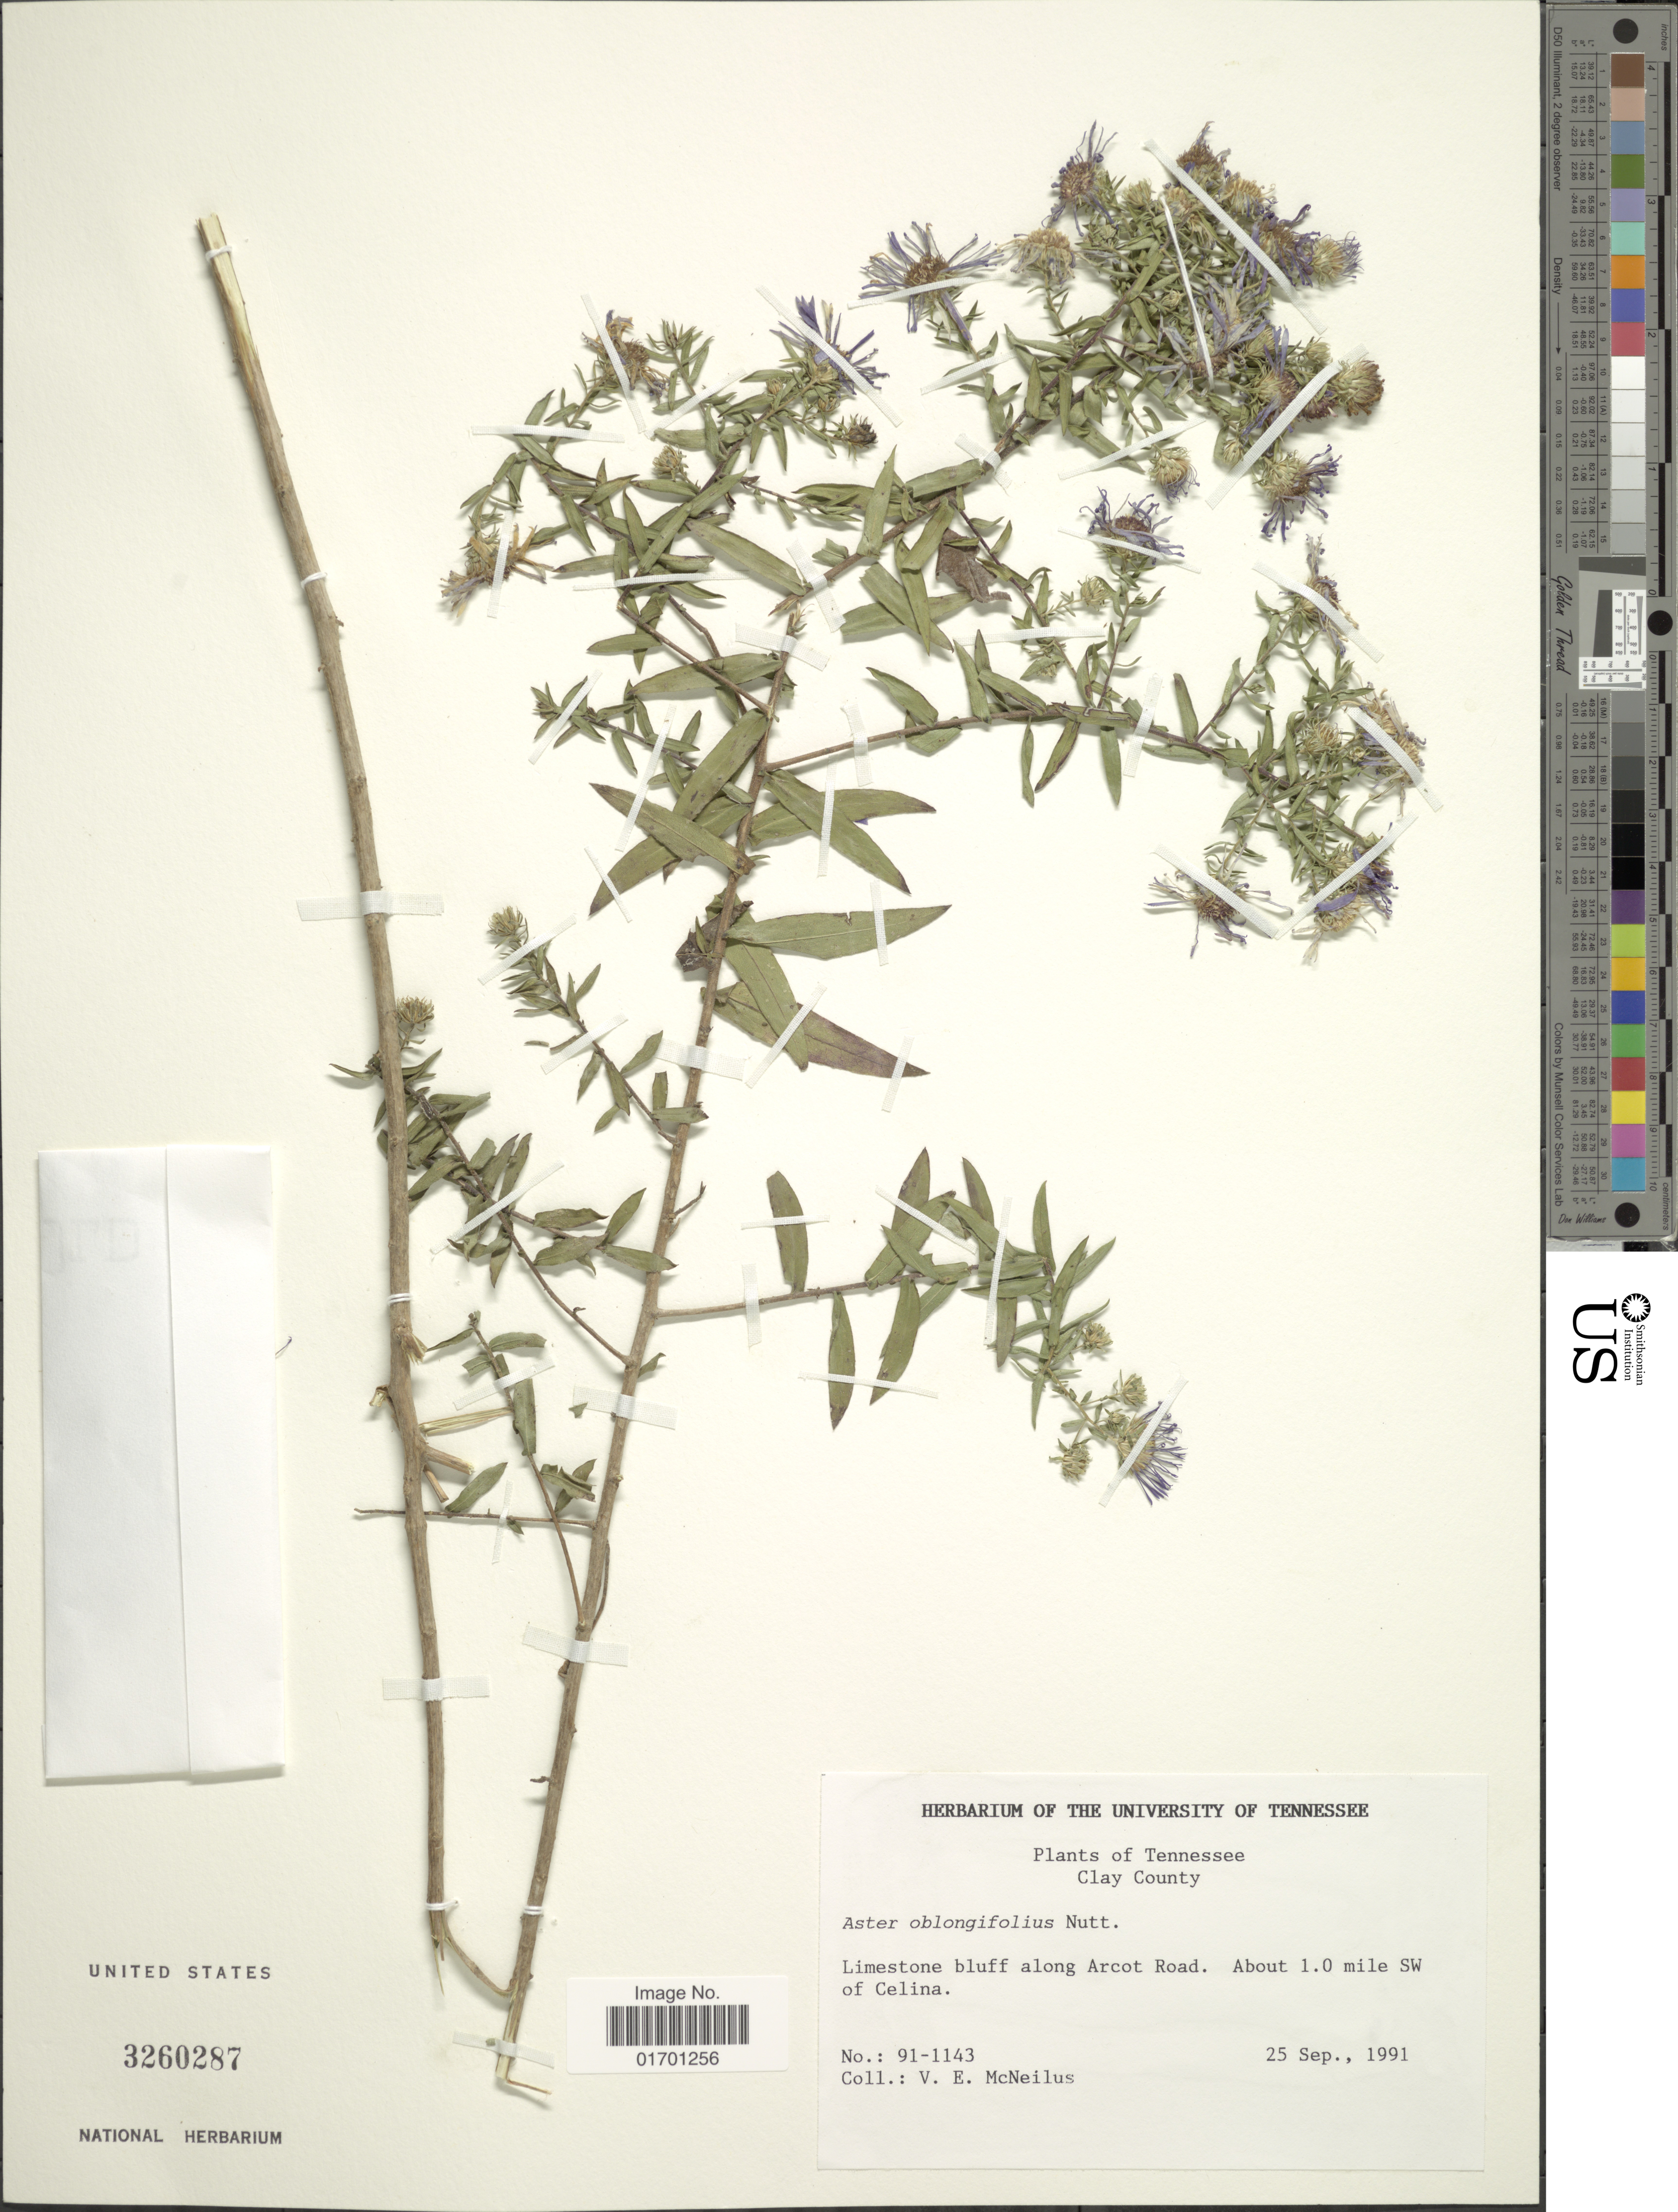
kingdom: Plantae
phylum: Tracheophyta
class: Magnoliopsida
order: Asterales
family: Asteraceae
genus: Symphyotrichum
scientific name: Symphyotrichum oblongifolium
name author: (Nutt.) G.L. Nesom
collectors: V. Mcneilus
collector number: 91-1143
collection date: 1991-09-25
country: United States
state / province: Tennessee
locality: Clay County, Limestone bluff along Arcot Road, About 1.0 mile SE of Celina.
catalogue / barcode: US 3260287